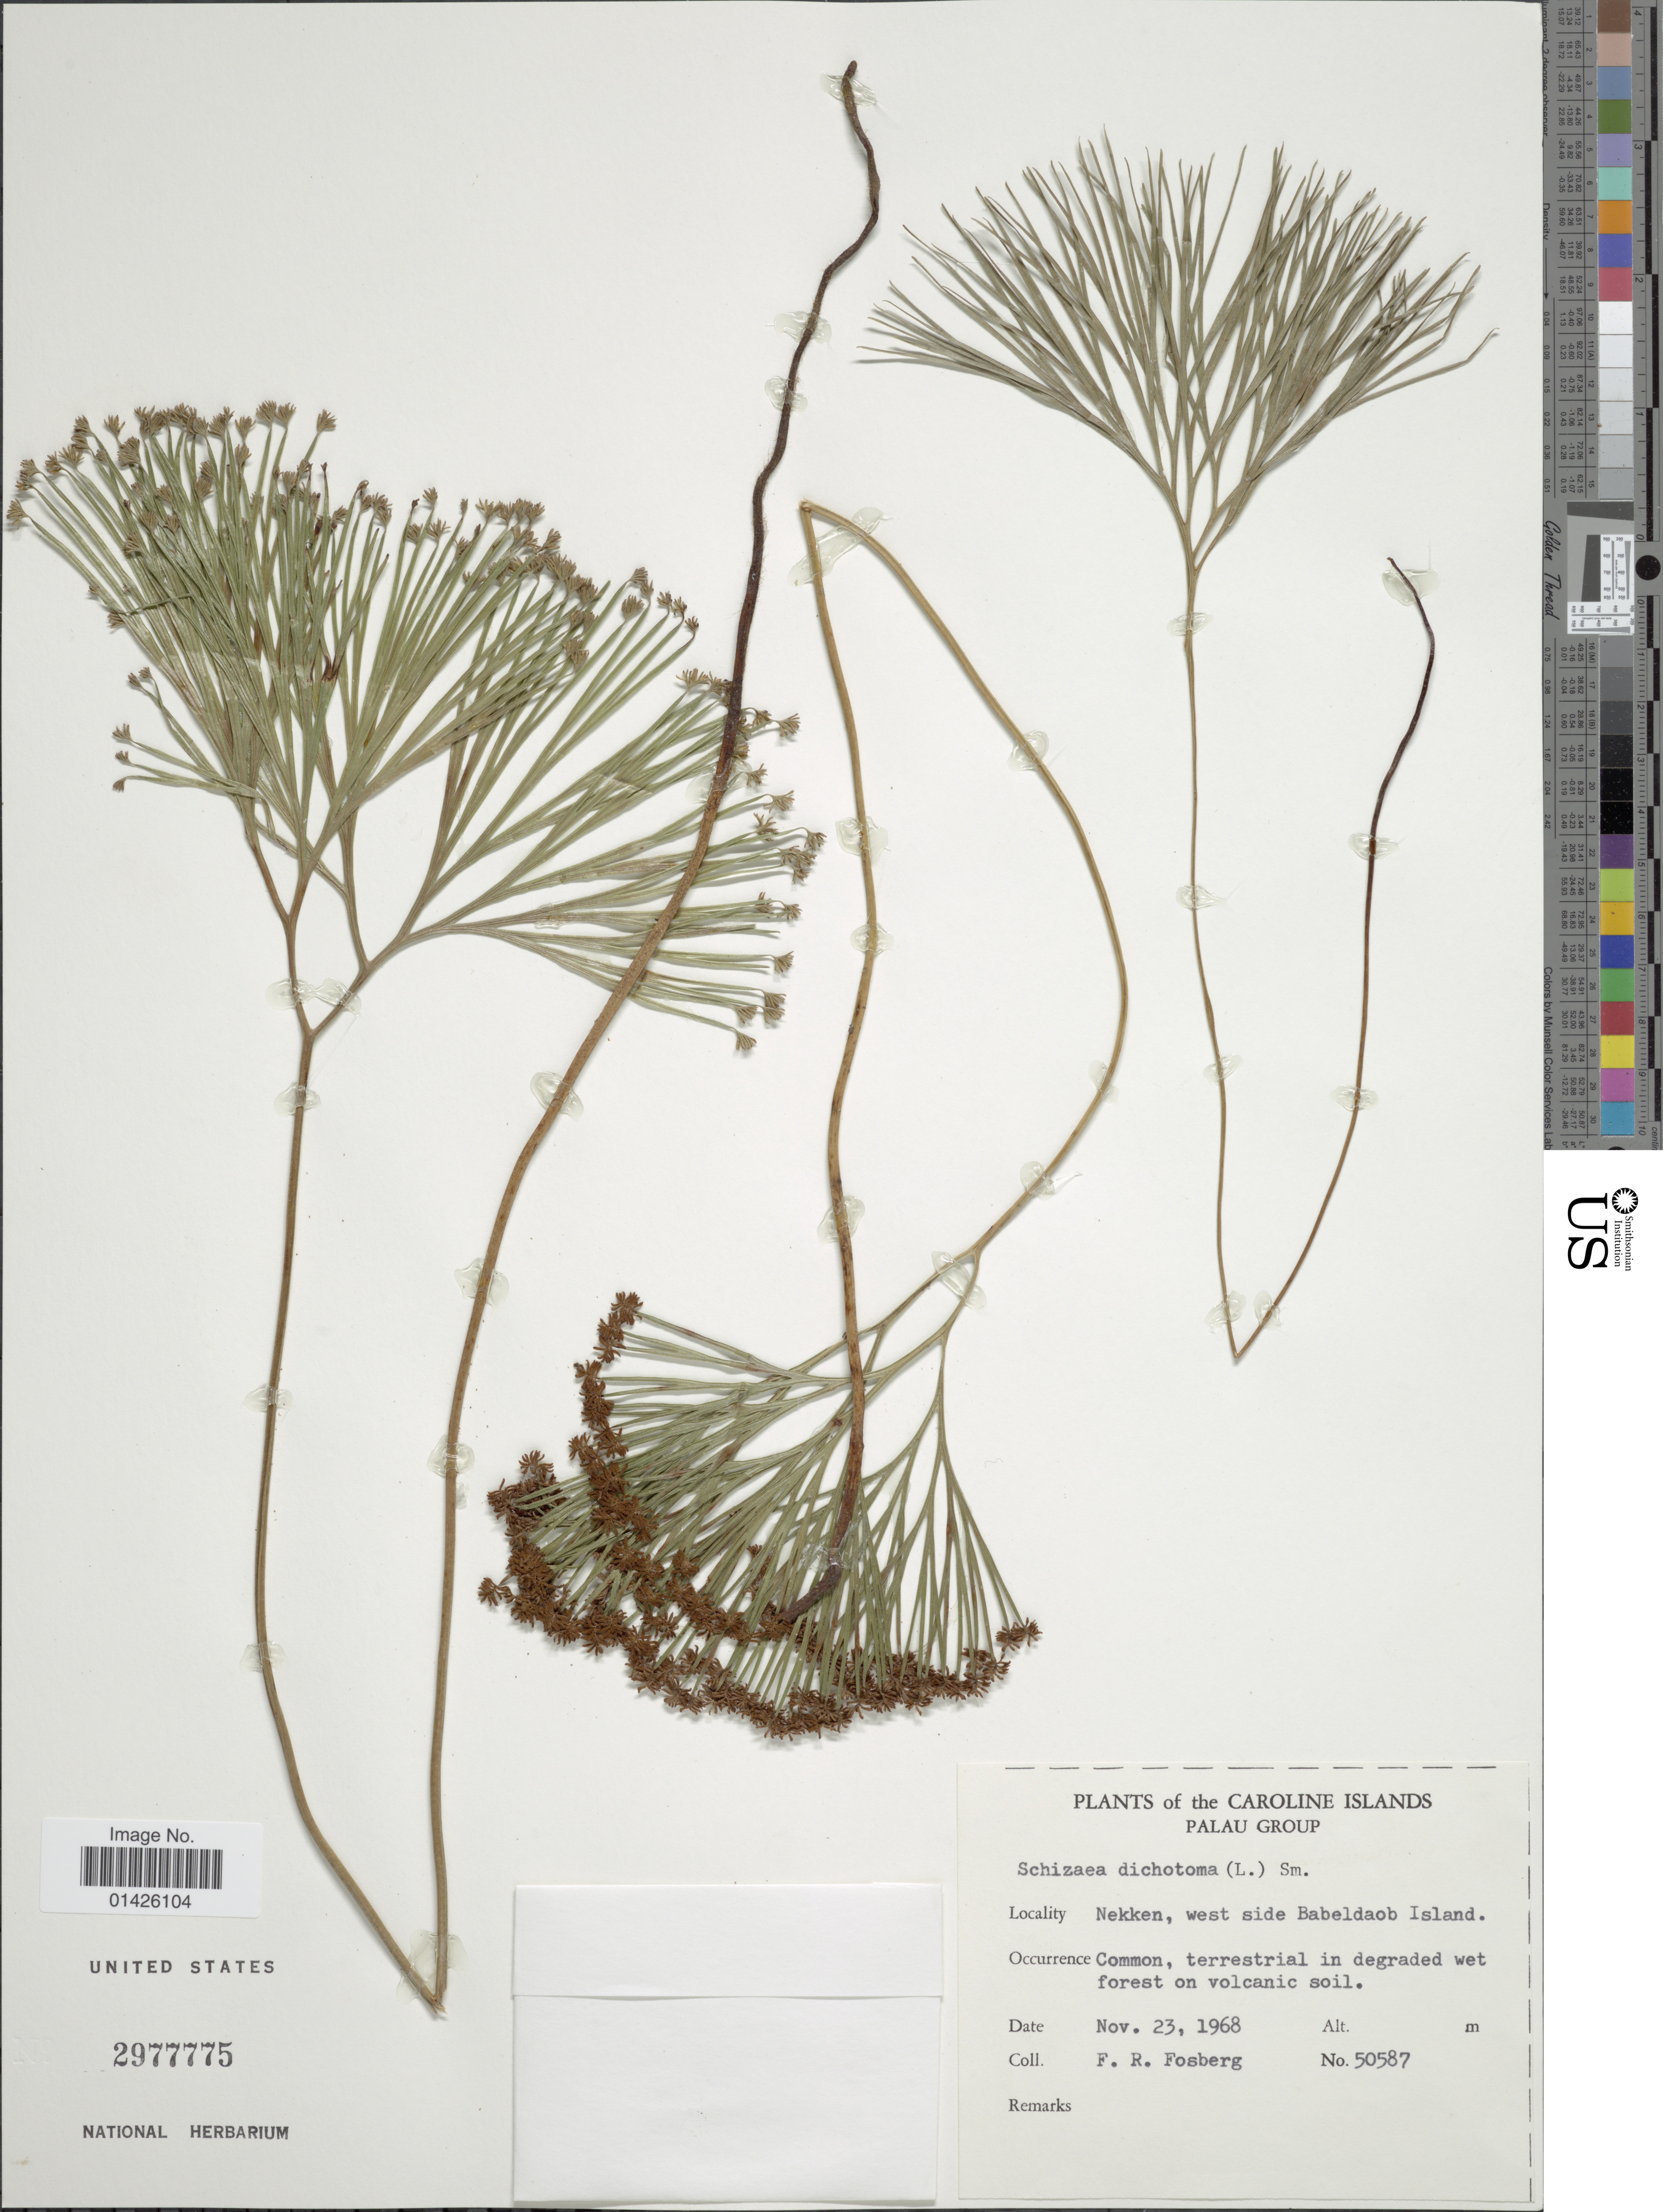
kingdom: Plantae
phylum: Tracheophyta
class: Polypodiopsida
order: Schizaeales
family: Schizaeaceae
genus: Schizaea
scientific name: Schizaea dichotoma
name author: (L.) J. Sm.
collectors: F. R. Fosberg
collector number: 50587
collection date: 1968-11-23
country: Palau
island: Babeldaob [Babelthuap]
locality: The Caroline Islands, Palau Group, Nekken, west side Babeldaob Island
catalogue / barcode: US 2977775